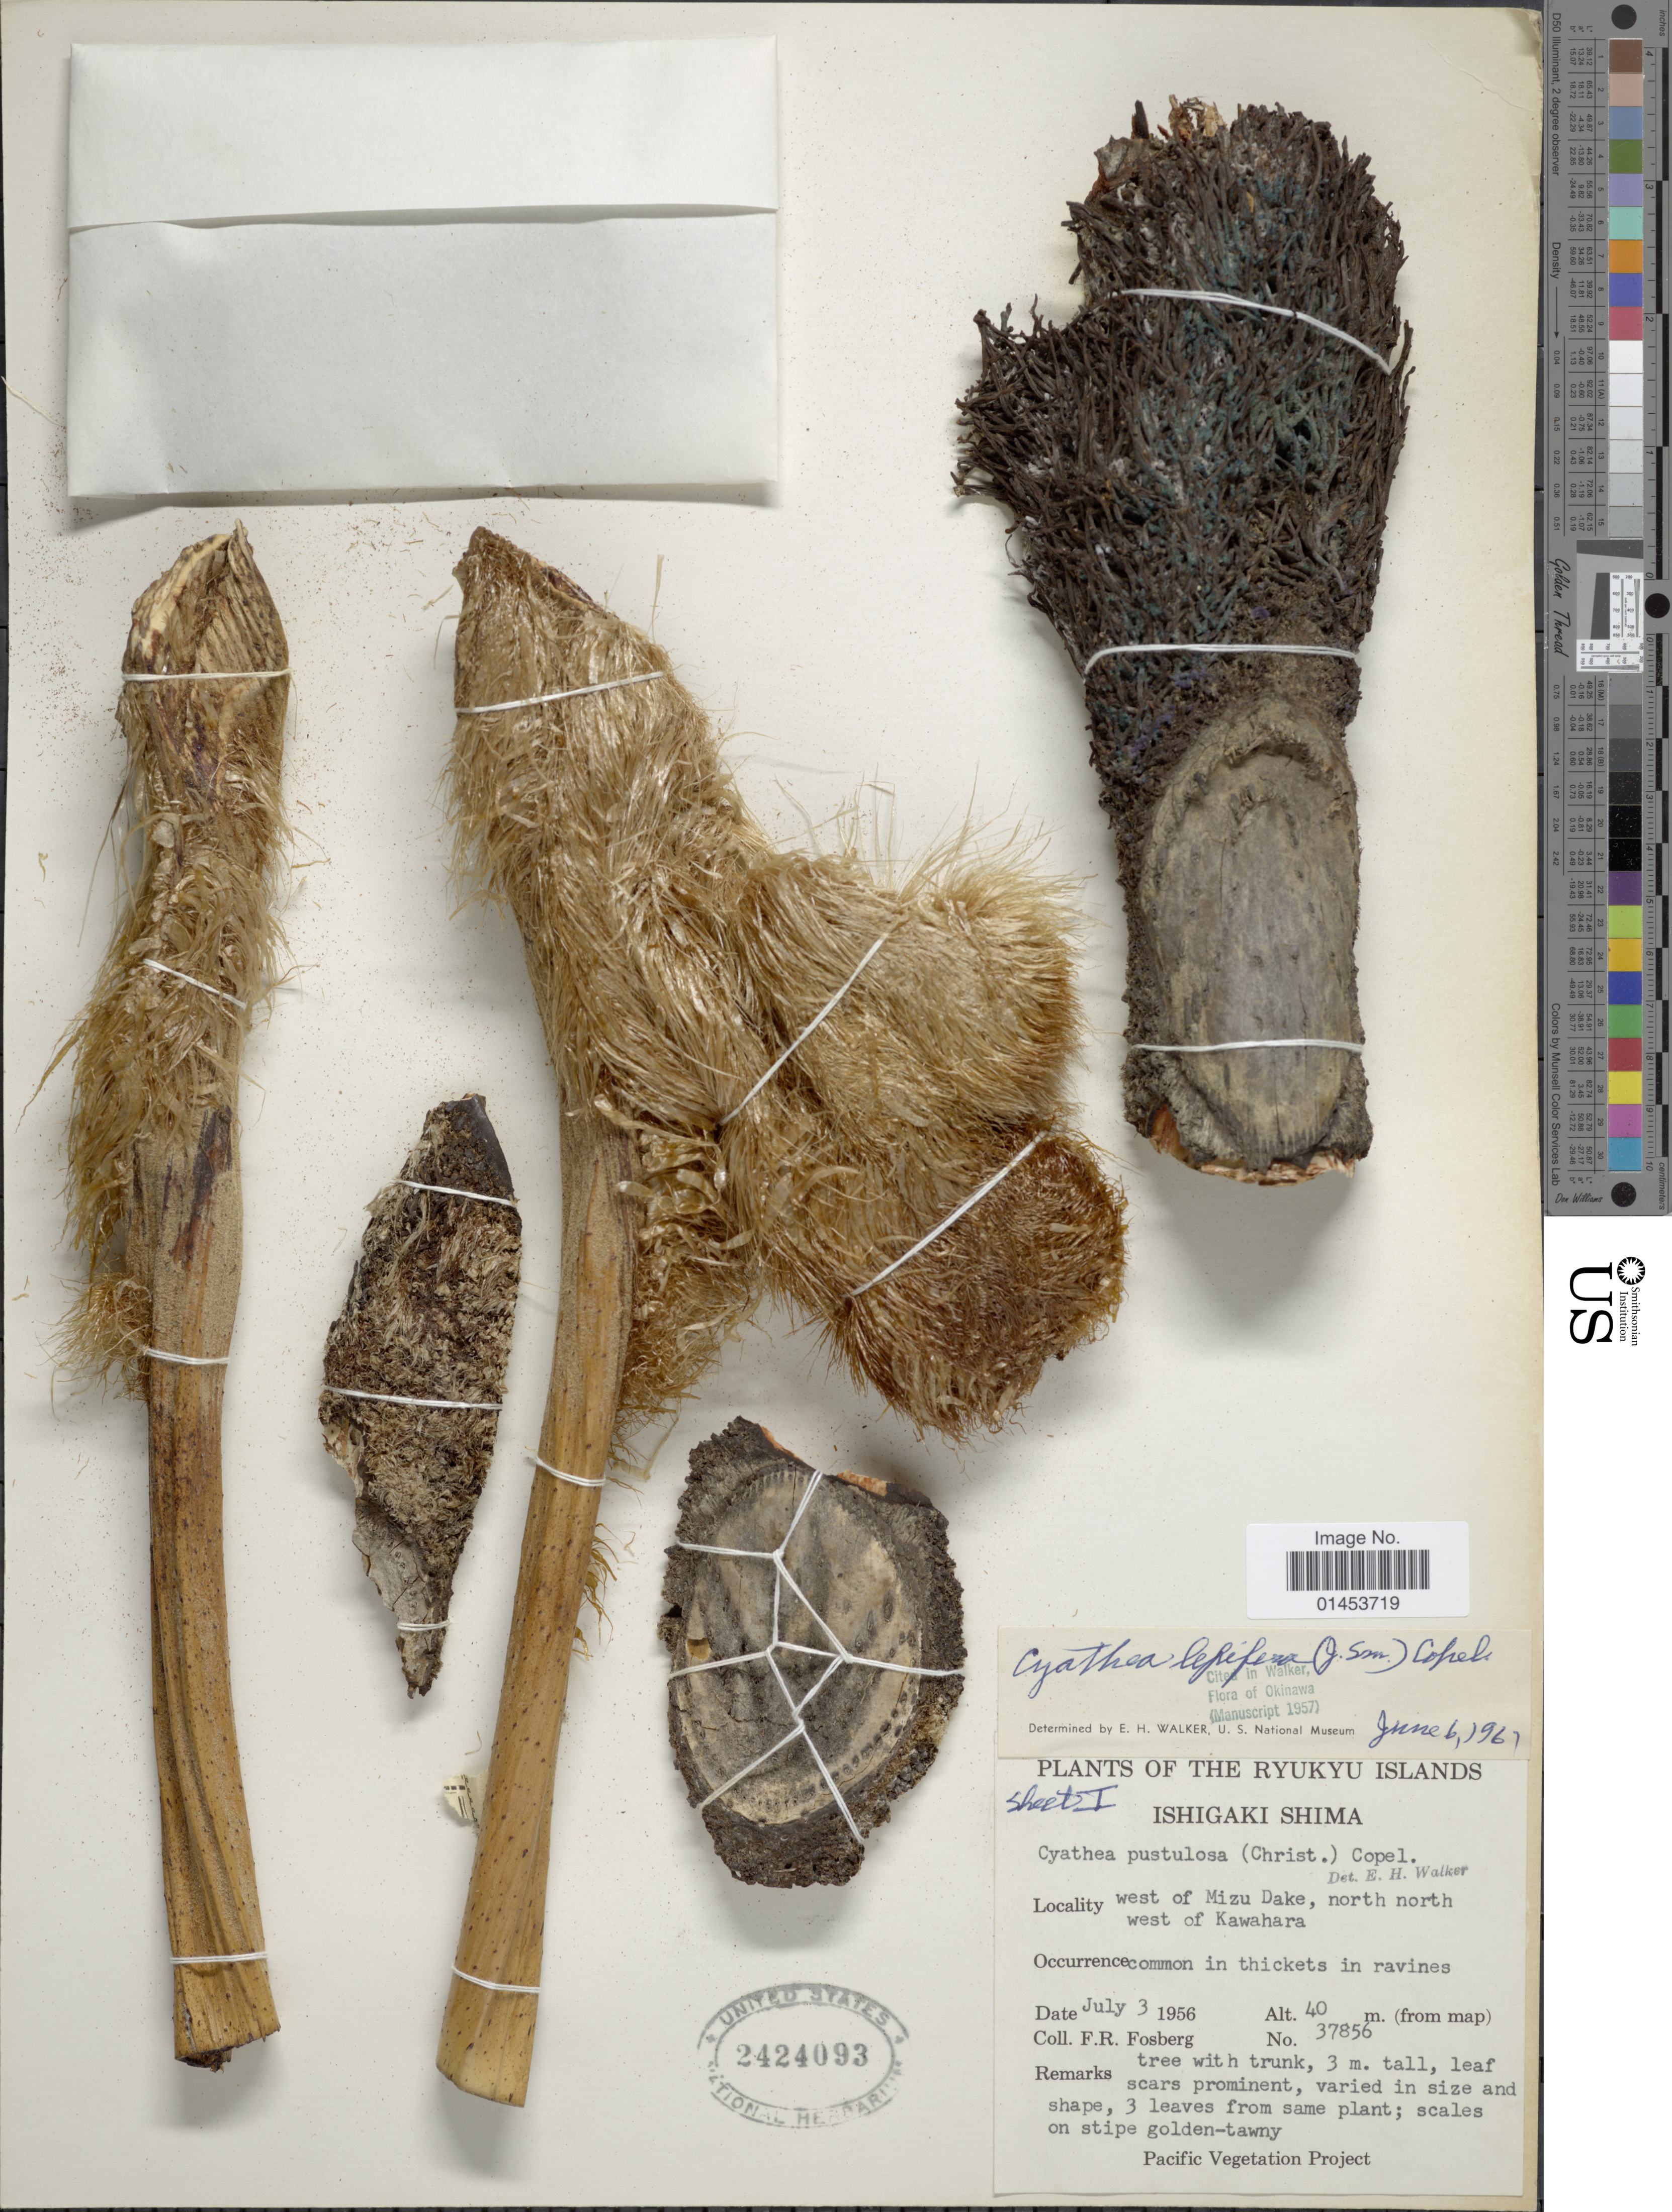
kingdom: Plantae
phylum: Tracheophyta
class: Polypodiopsida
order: Cyatheales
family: Cyatheaceae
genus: Cyathea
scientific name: Cyathea lepifera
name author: (J. Sm.) Copel.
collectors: F. R. Fosberg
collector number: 37856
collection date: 1956-07-03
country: Japan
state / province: Okinawa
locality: Rykyu Islands, Ishigaki Shima, West of Mizu Dake, north north west of Kawahara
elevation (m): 40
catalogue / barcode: US 2424093